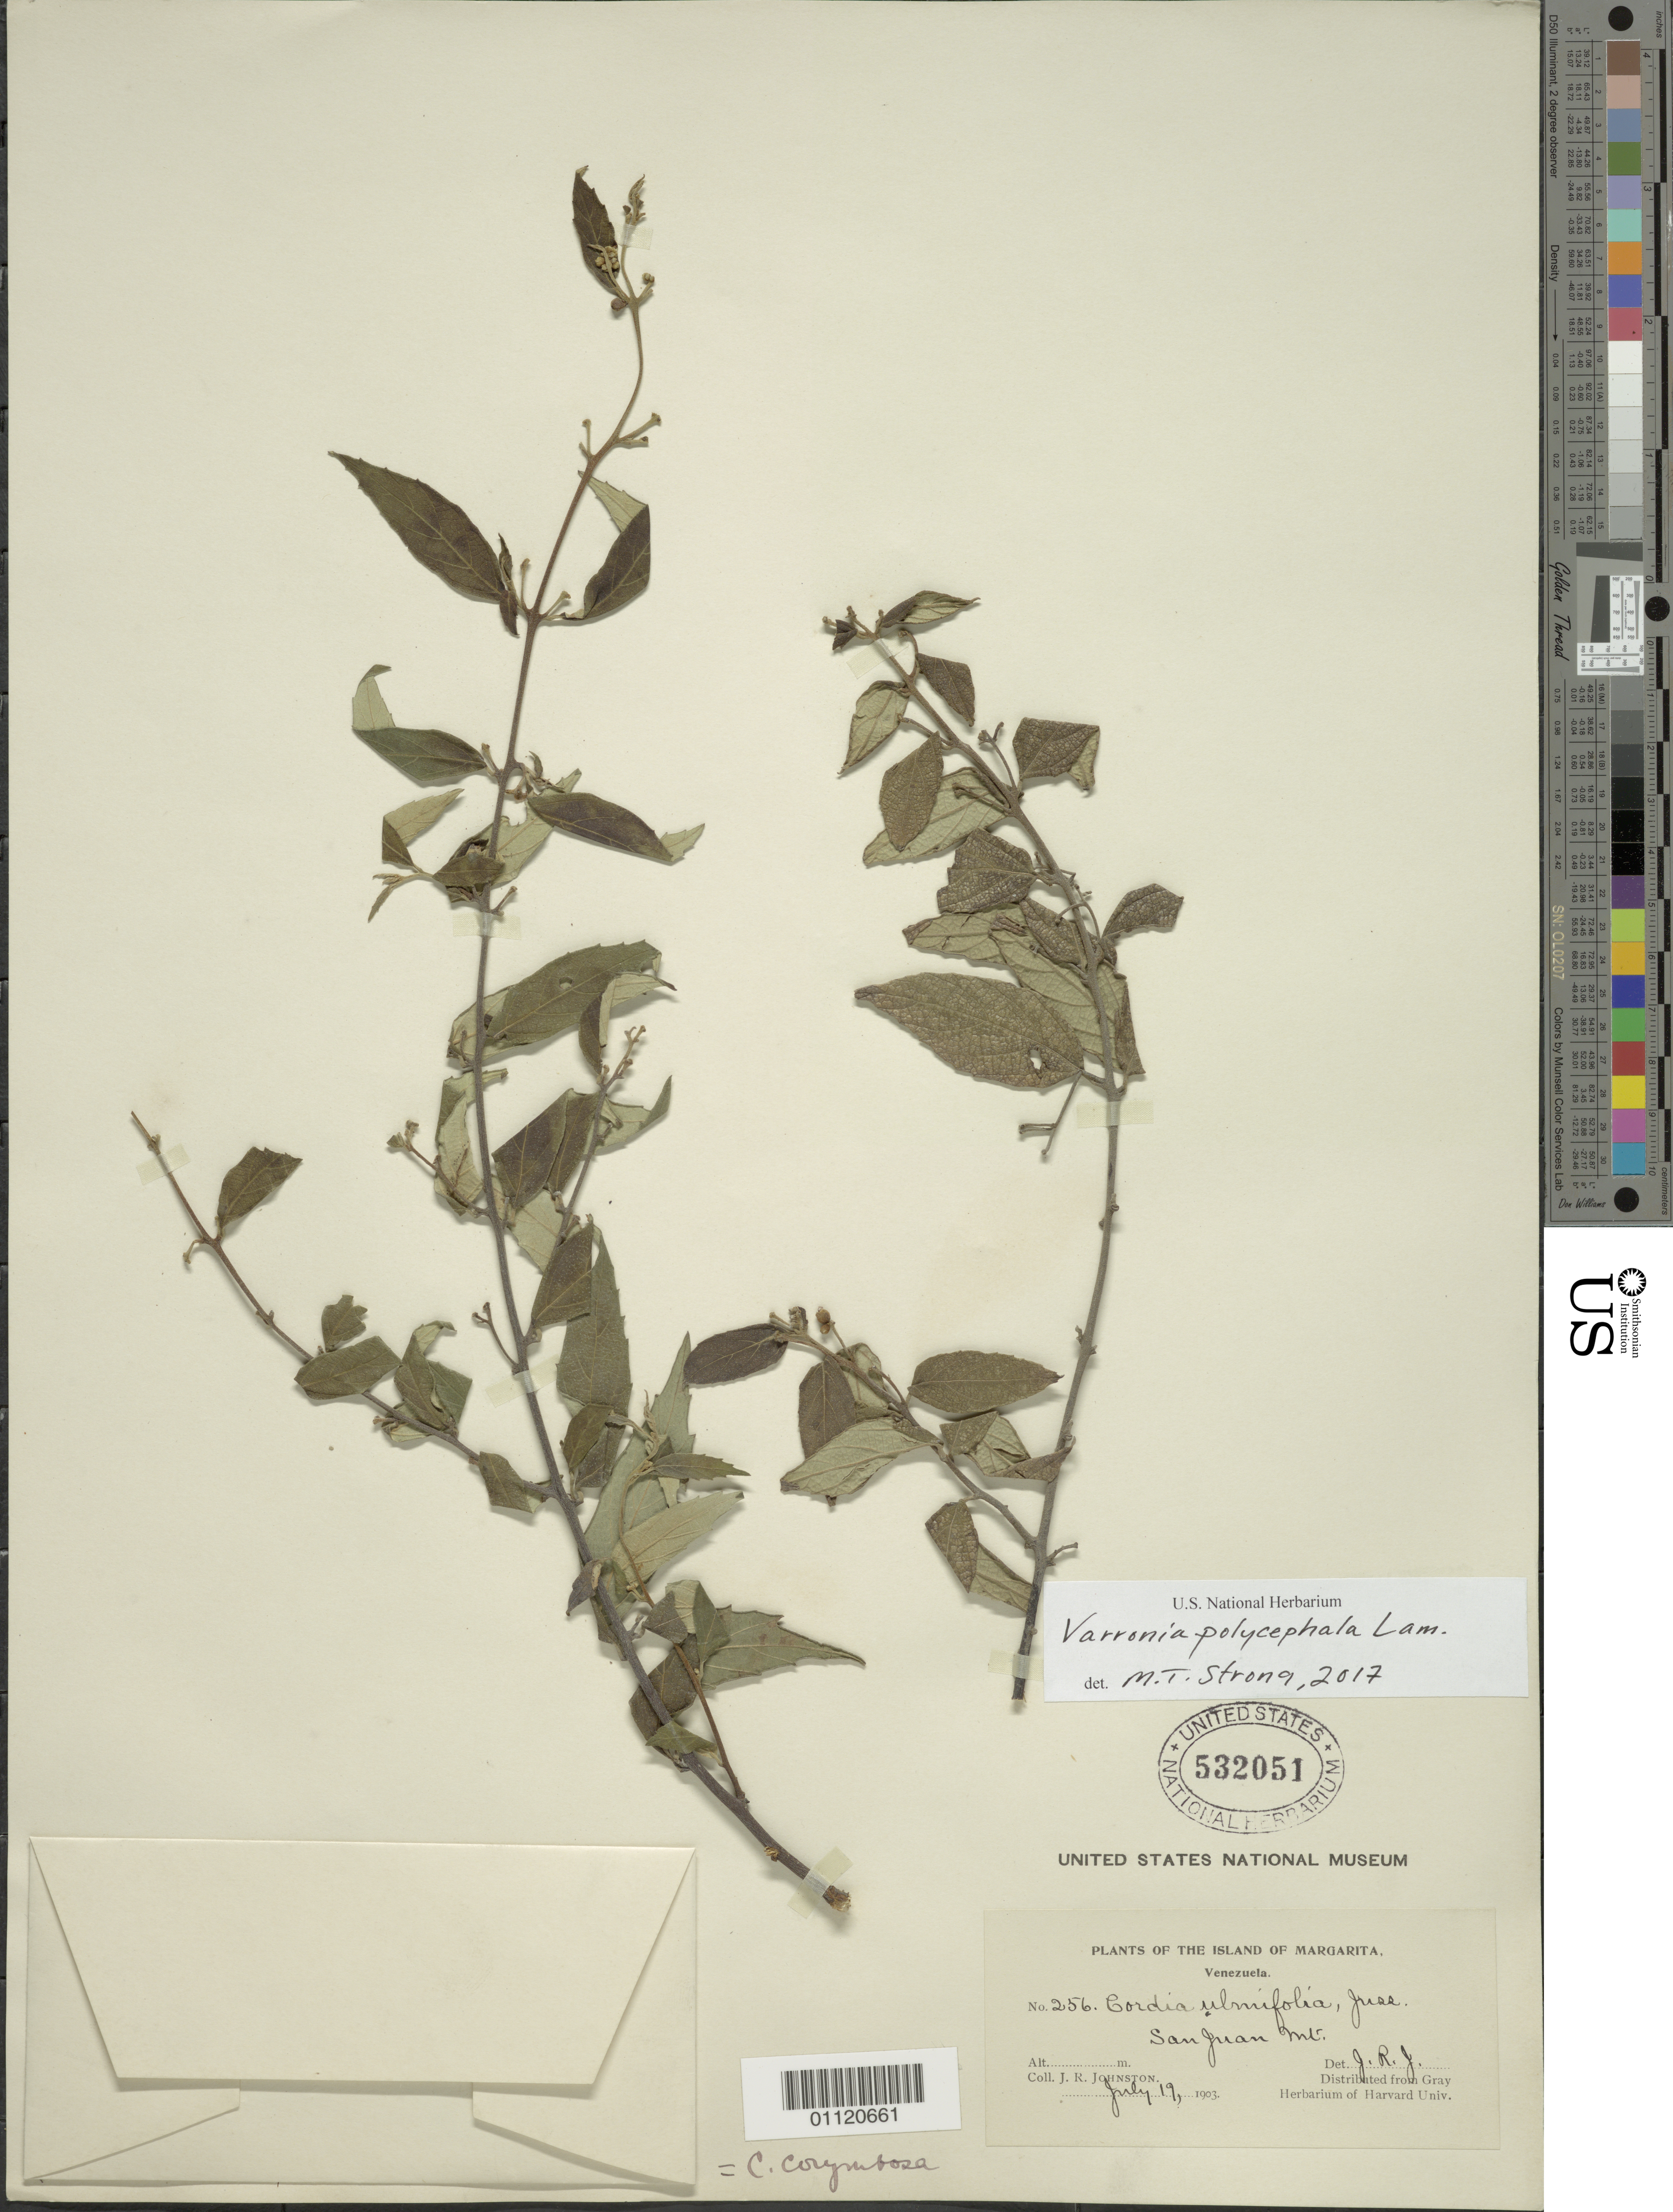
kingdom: Plantae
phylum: Tracheophyta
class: Magnoliopsida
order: Boraginales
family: Cordiaceae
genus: Varronia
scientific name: Varronia polycephala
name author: Lam.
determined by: Strong, M. T., (US), Smithsonian Institution - National Museum of Natural History (UNITED STATES)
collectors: J. Johnston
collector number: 256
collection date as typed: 19 Jul 1903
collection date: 1903-07-19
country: Venezuela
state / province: Nueva Esparta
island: Margarita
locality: San Juan Mt.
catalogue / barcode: US 532051